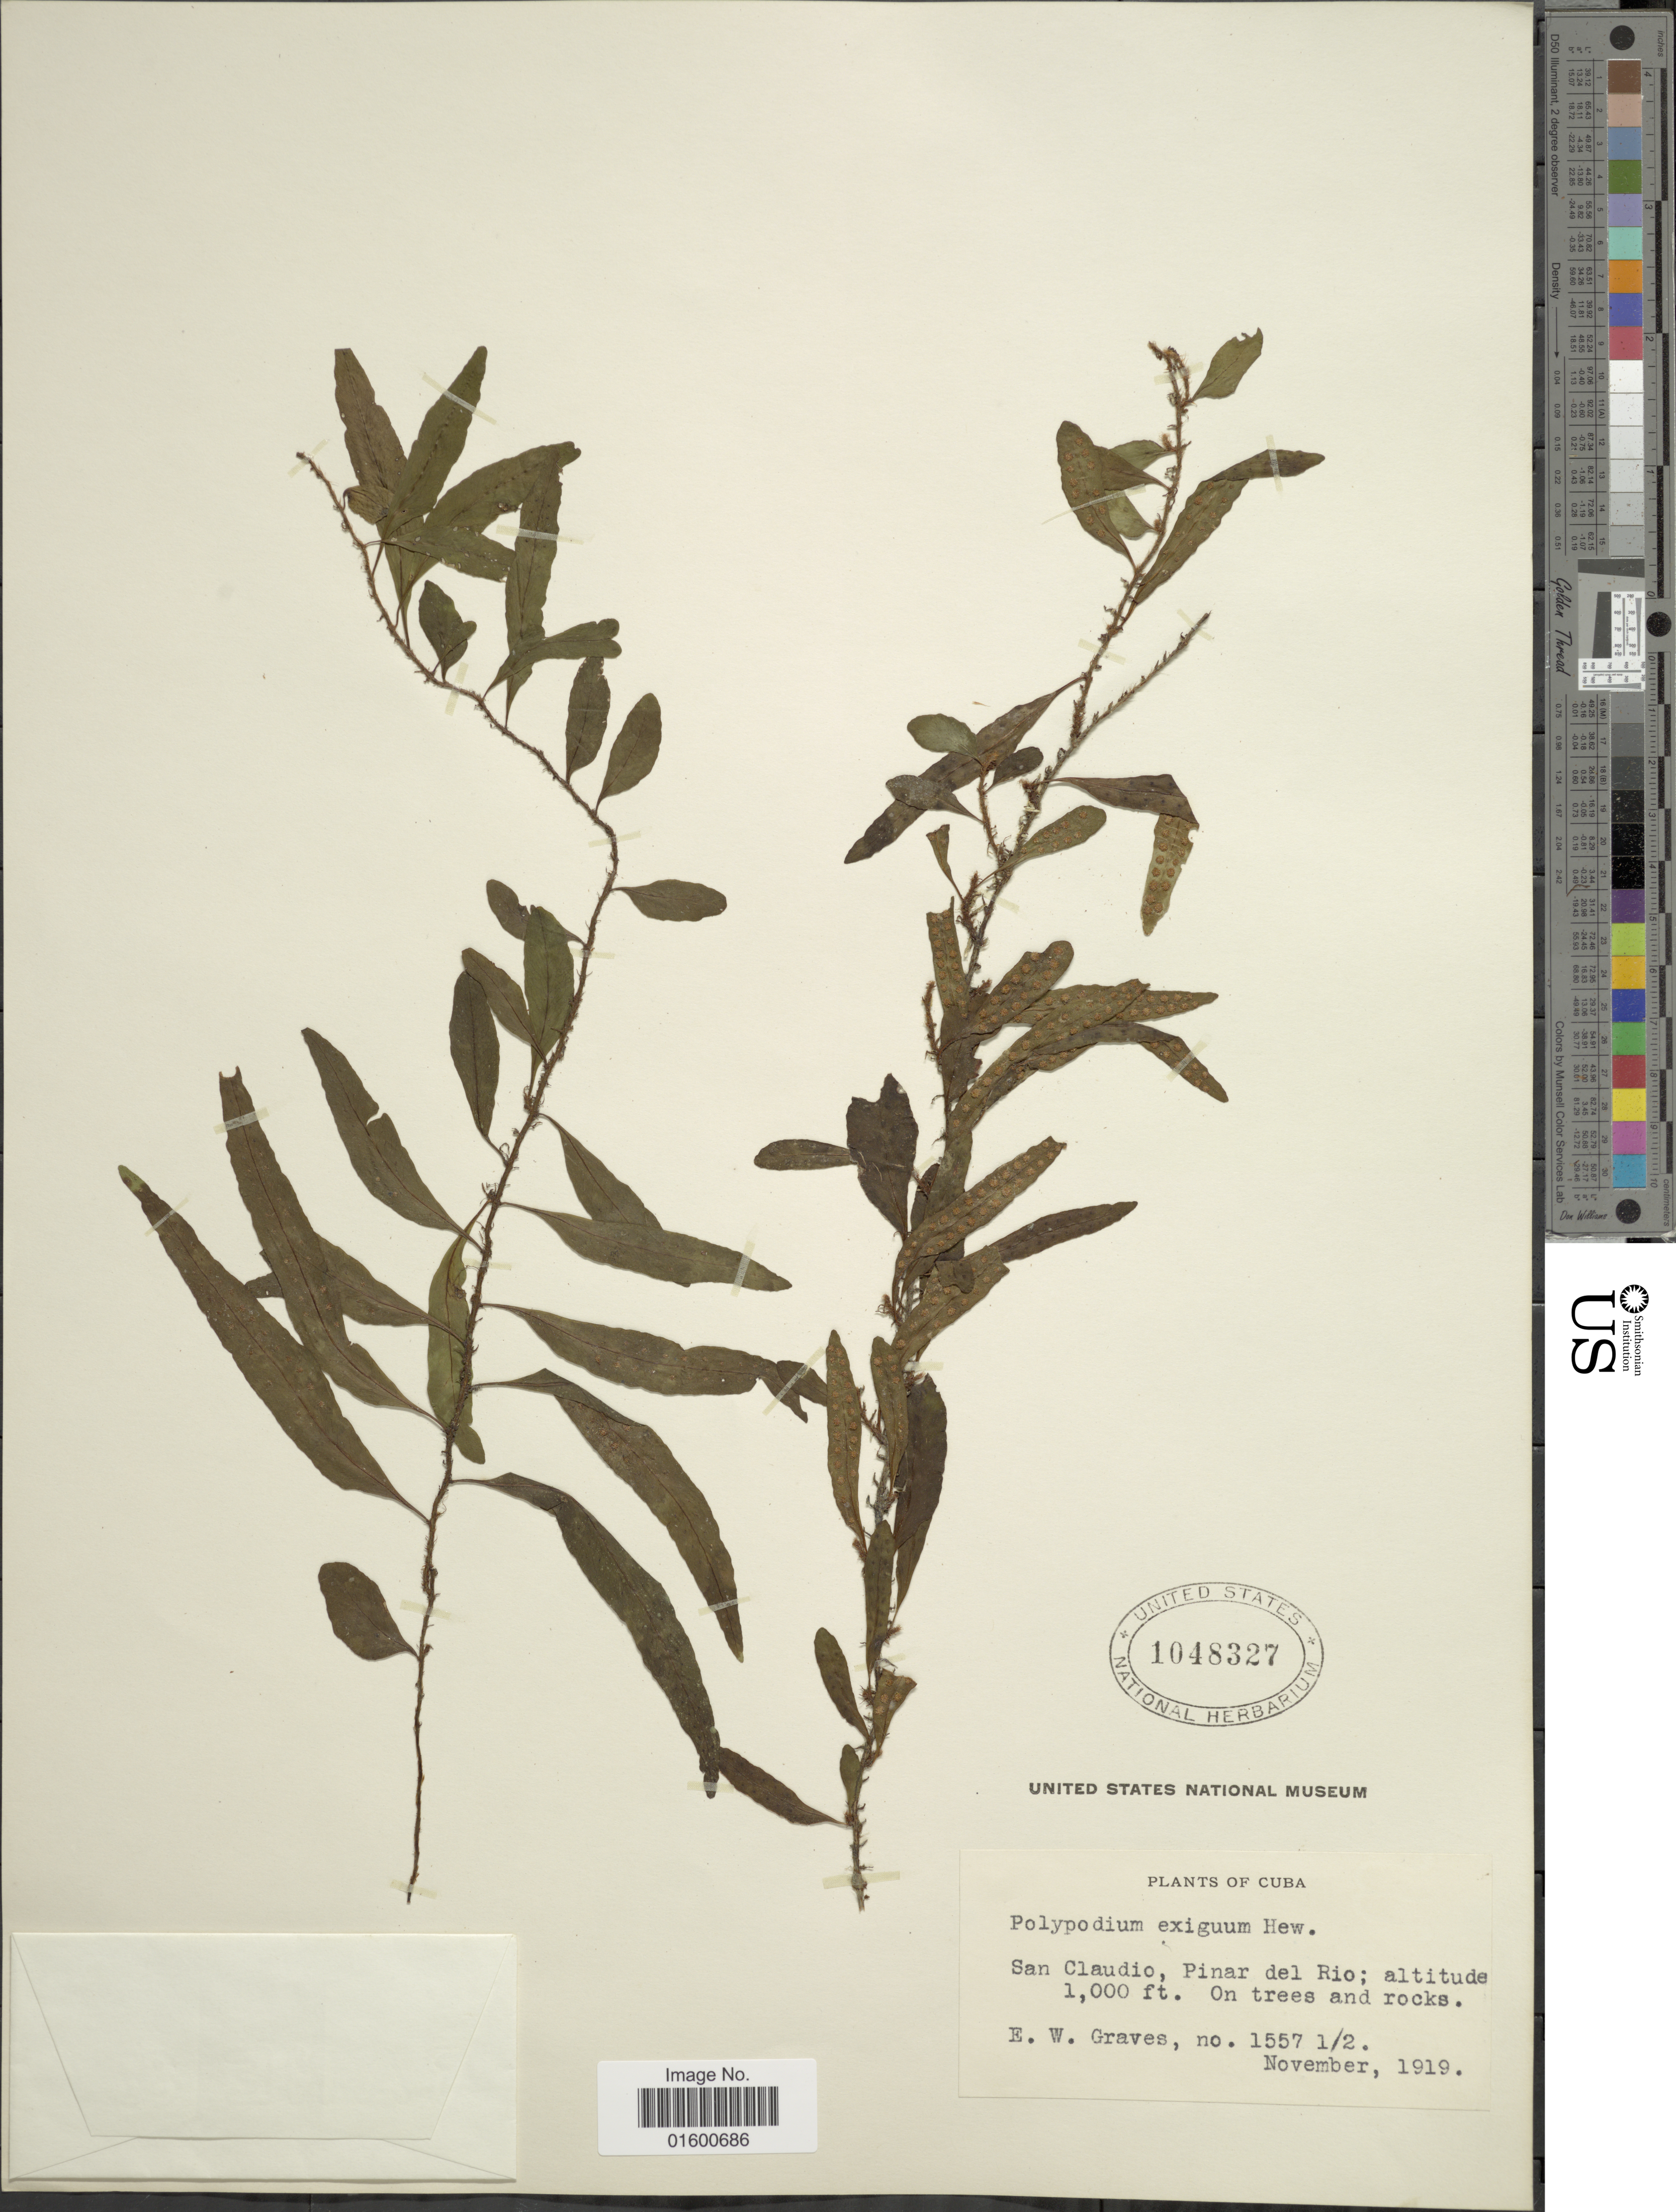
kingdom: Plantae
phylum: Tracheophyta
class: Polypodiopsida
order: Polypodiales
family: Polypodiaceae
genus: Microgramma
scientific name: Microgramma heterophylla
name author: (L.) Wherry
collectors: E. Graves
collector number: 1557 1/2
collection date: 1919-11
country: Cuba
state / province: Pinar del Río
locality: San Claudio, Pinar del Rio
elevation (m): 305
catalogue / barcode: US 1048327